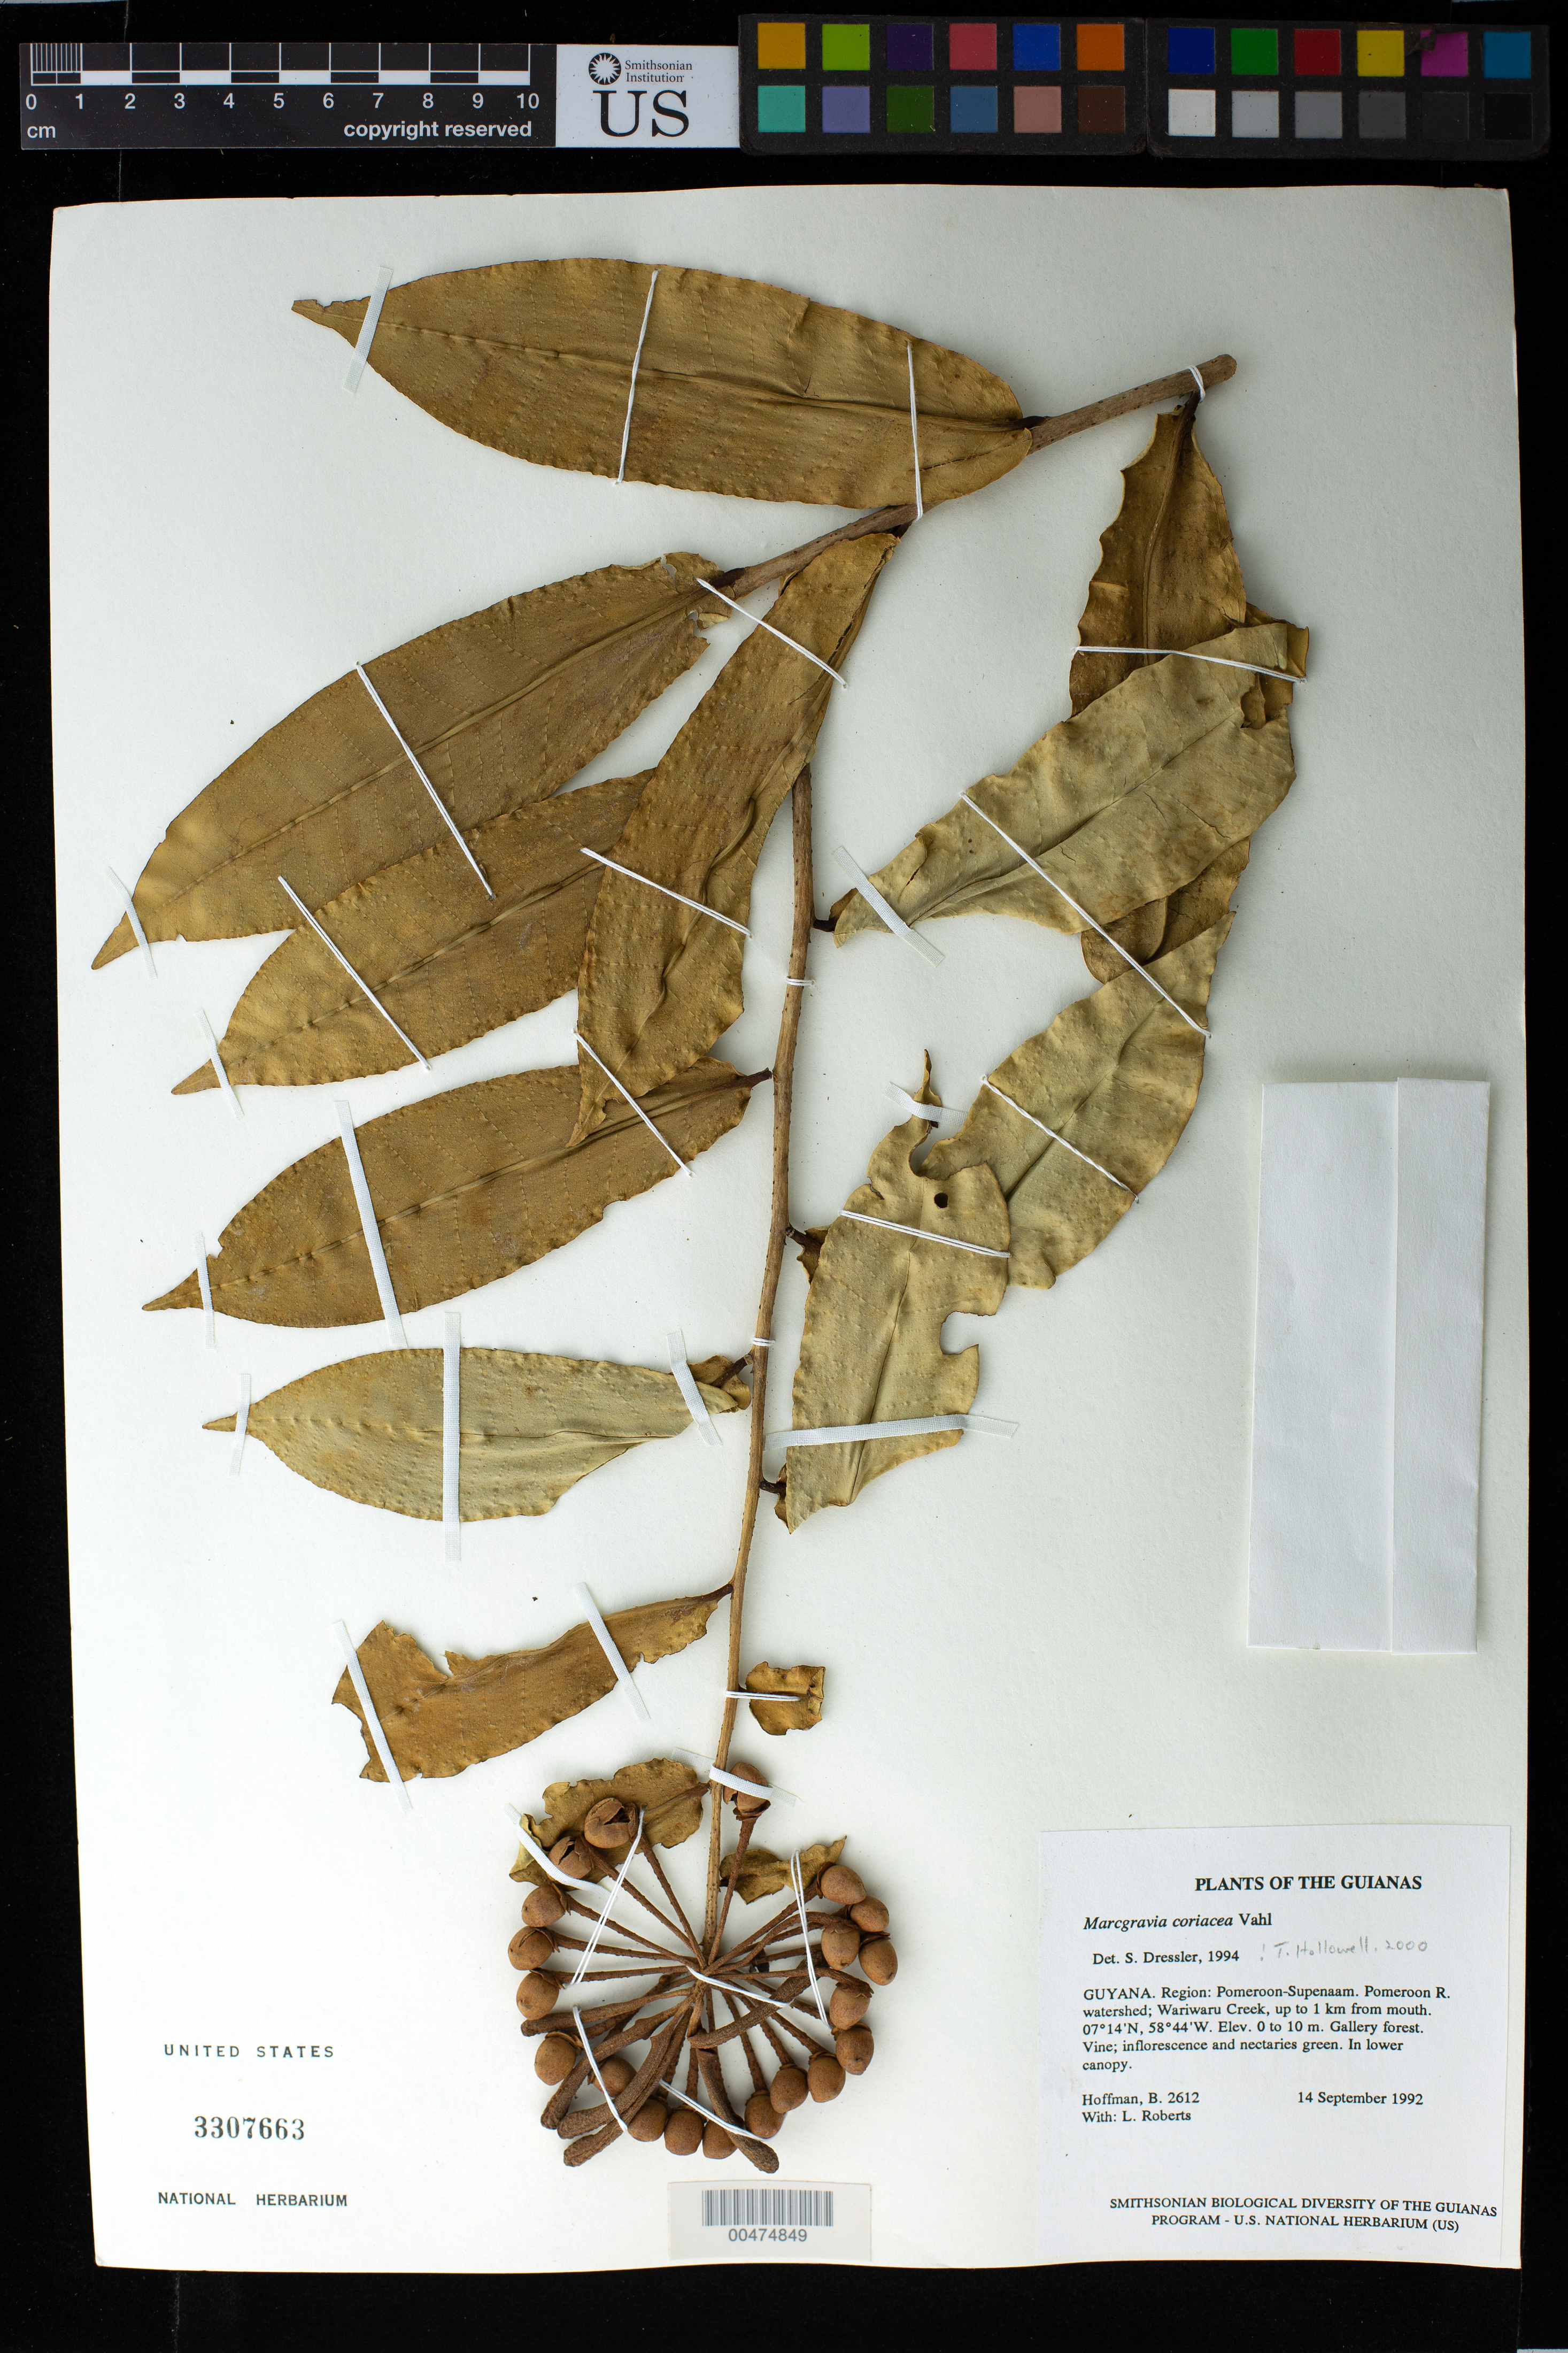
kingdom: Plantae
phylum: Tracheophyta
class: Magnoliopsida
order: Ericales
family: Marcgraviaceae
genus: Marcgravia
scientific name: Marcgravia coriacea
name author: Vahl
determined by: Dressler, S., (FR), Forschungsinstitut Und Naturmuseum Senckenberg (GERMANY)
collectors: B. Hoffman & L. Roberts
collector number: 2612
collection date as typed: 14 September 1992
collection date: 1992-09-14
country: Guyana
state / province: Pomeroon-Supenaam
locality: Pomeroon River watershed; Wariwaru Creek, 0-1 km from mouth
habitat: Gallery forest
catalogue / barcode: US 3307663